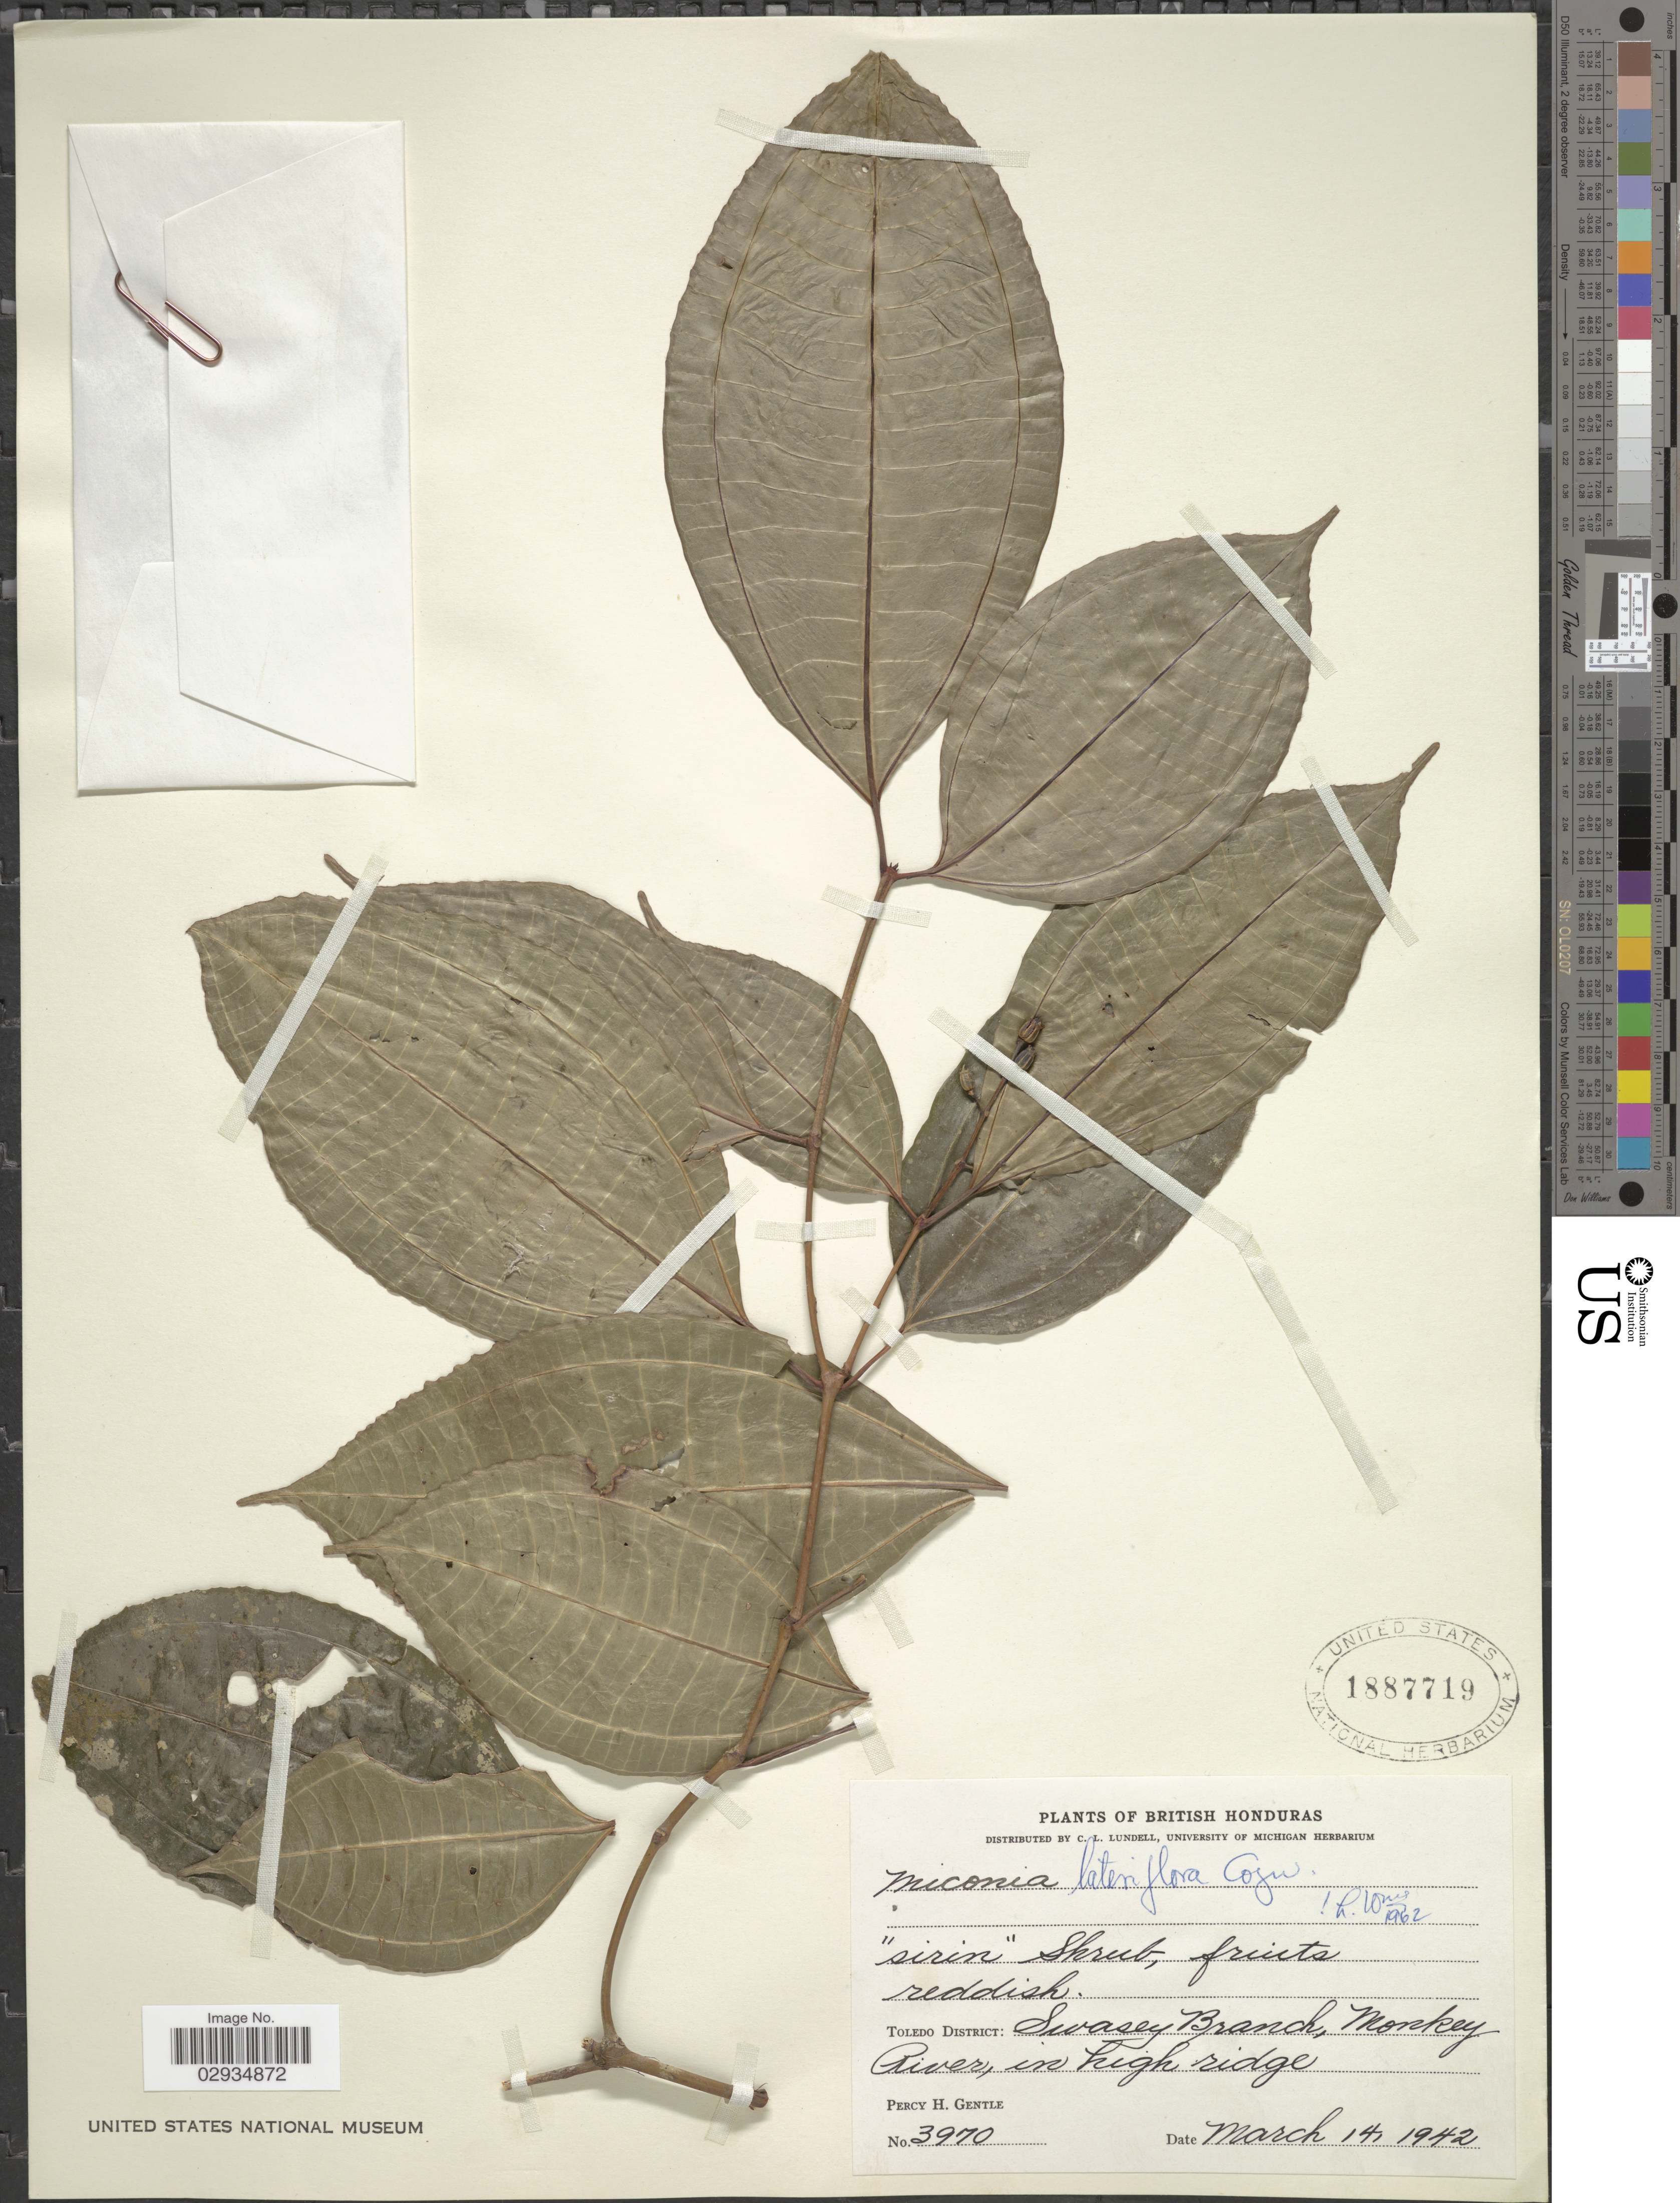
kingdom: Plantae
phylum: Tracheophyta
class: Magnoliopsida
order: Myrtales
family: Melastomataceae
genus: Miconia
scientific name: Miconia lateriflora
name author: Cogn.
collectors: P. H. Gentle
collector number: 3970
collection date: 1942-03-14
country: Belize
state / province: Toledo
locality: British Honduras. Toledo District: Swasey Branch, Monkey River.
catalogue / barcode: US 1887719